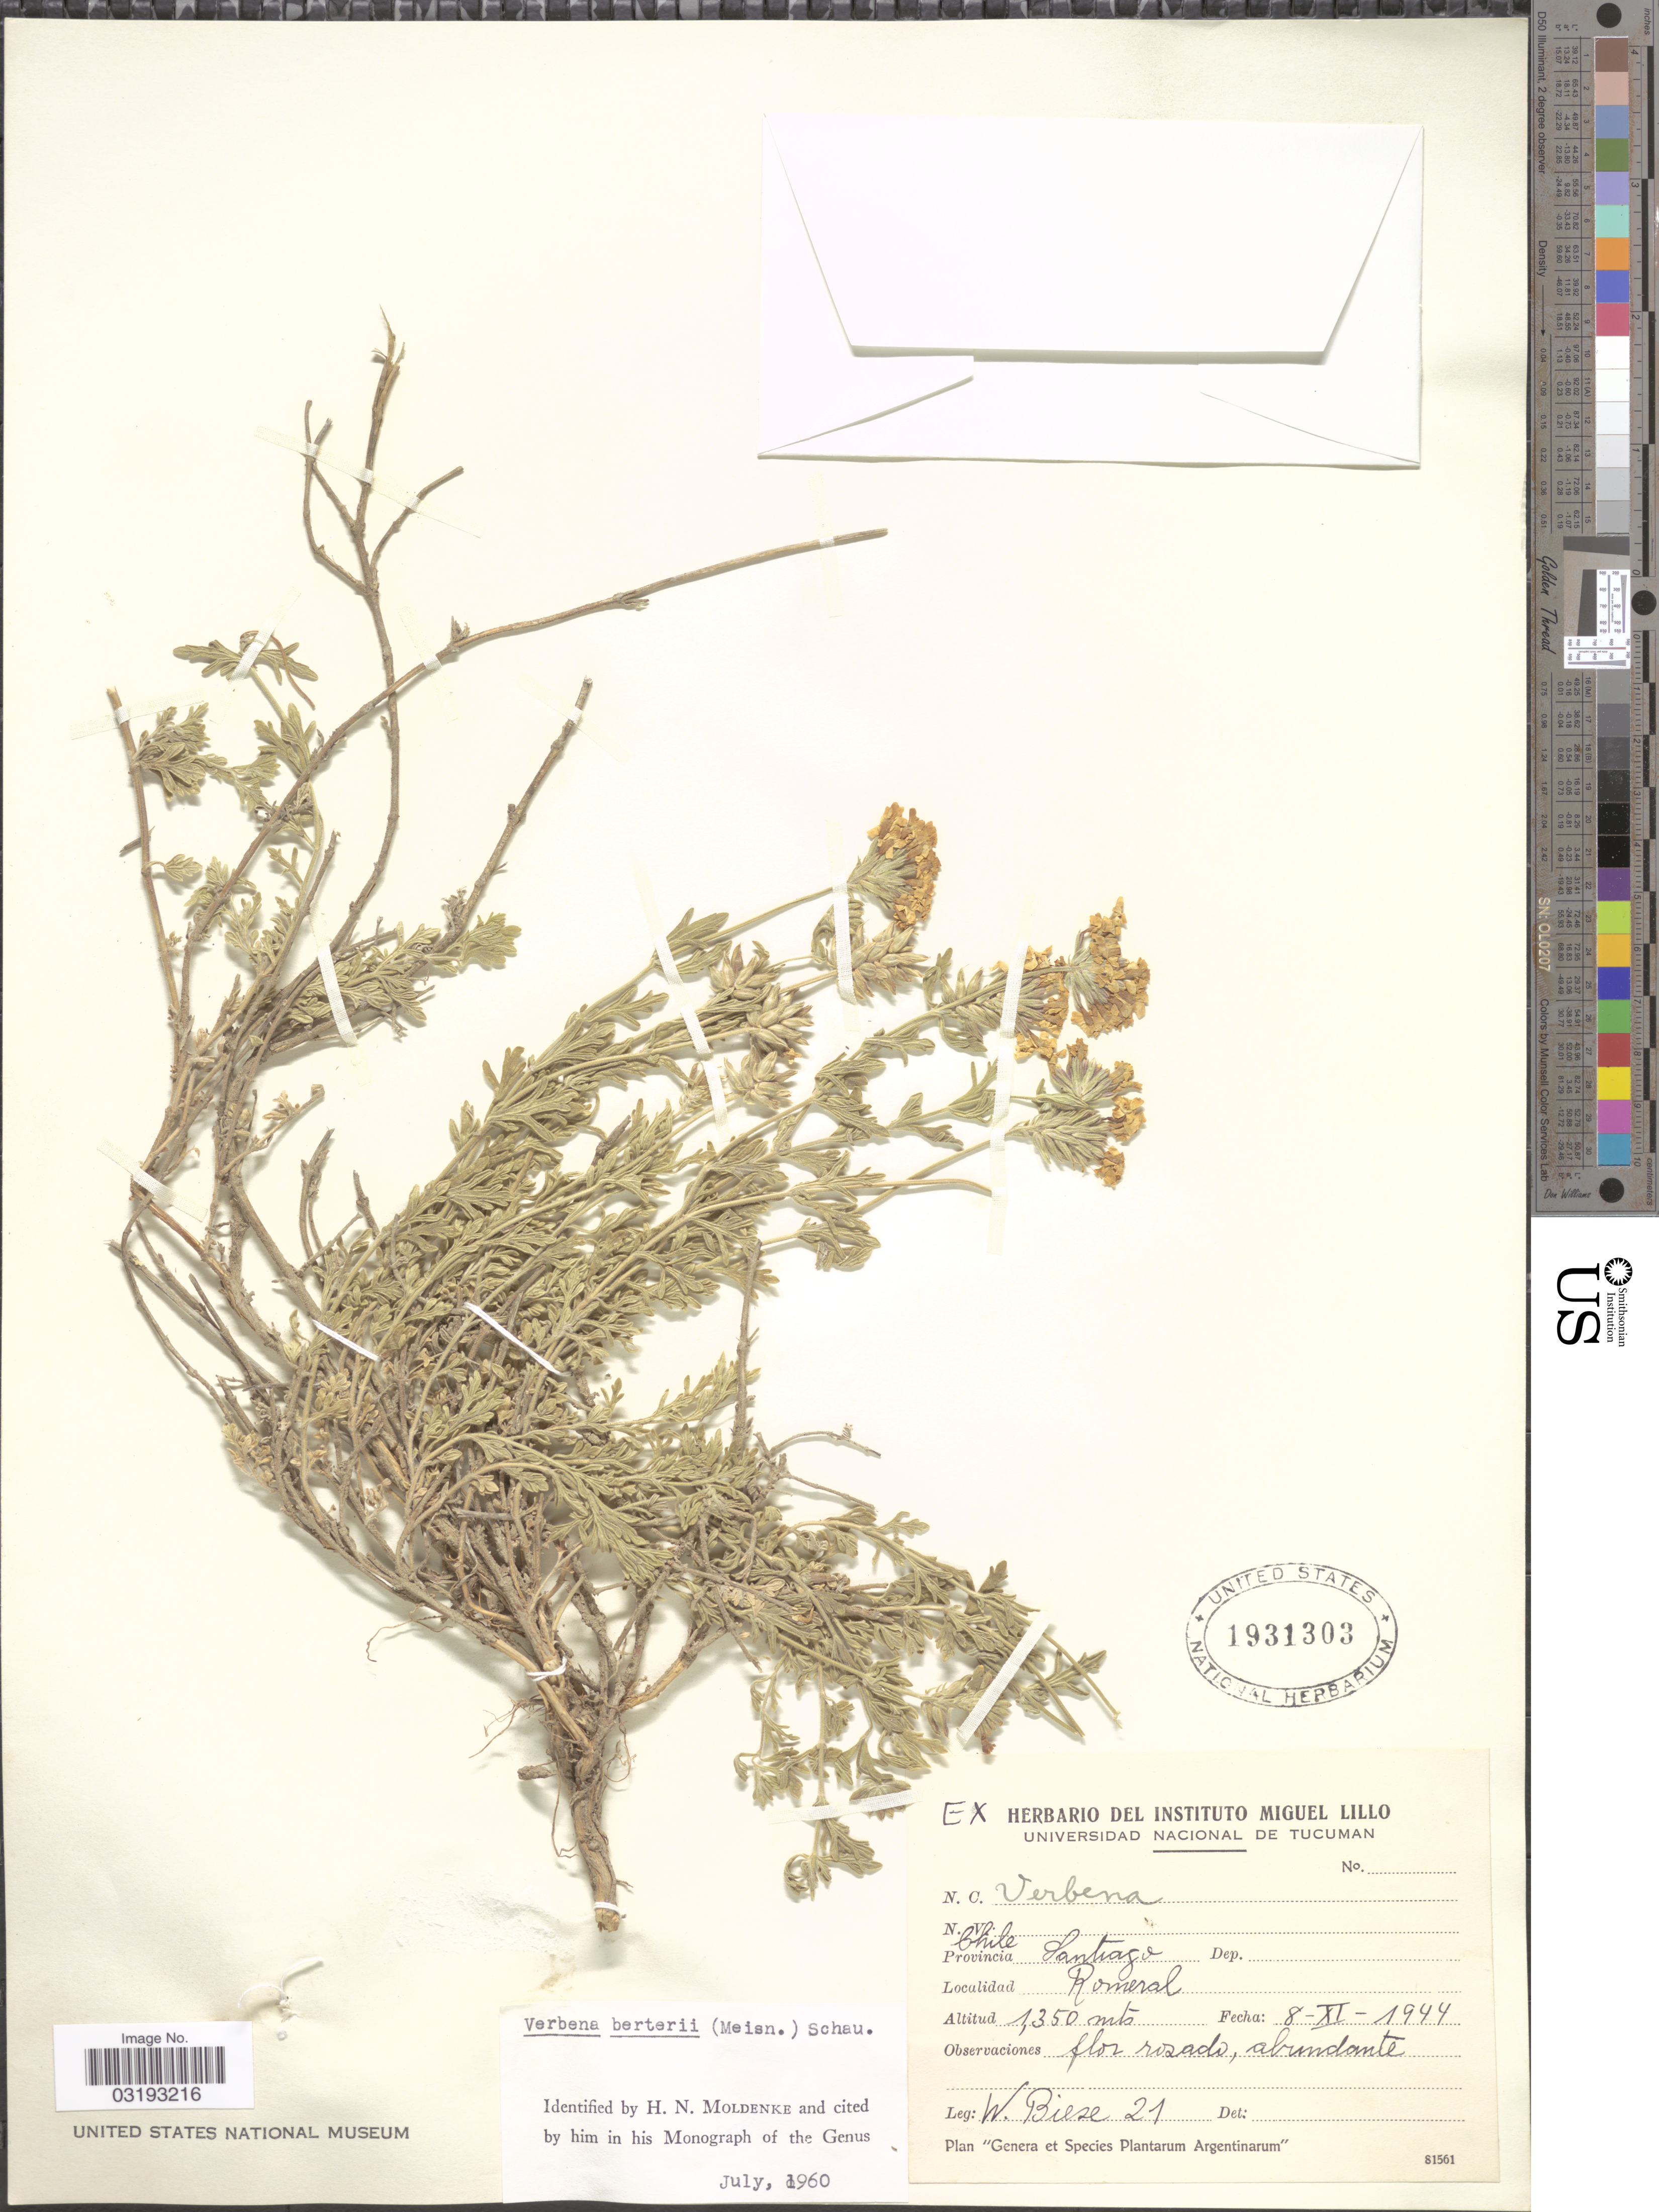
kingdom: Plantae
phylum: Tracheophyta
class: Magnoliopsida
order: Lamiales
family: Verbenaceae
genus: Verbena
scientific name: Verbena berteroi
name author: (Meisn.) Schauer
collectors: W. Biese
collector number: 21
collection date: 1944-11-08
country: Chile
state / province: Región Metropolitana (RM)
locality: Provincia Santiago. Romeral.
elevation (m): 1350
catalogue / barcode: US 1931303